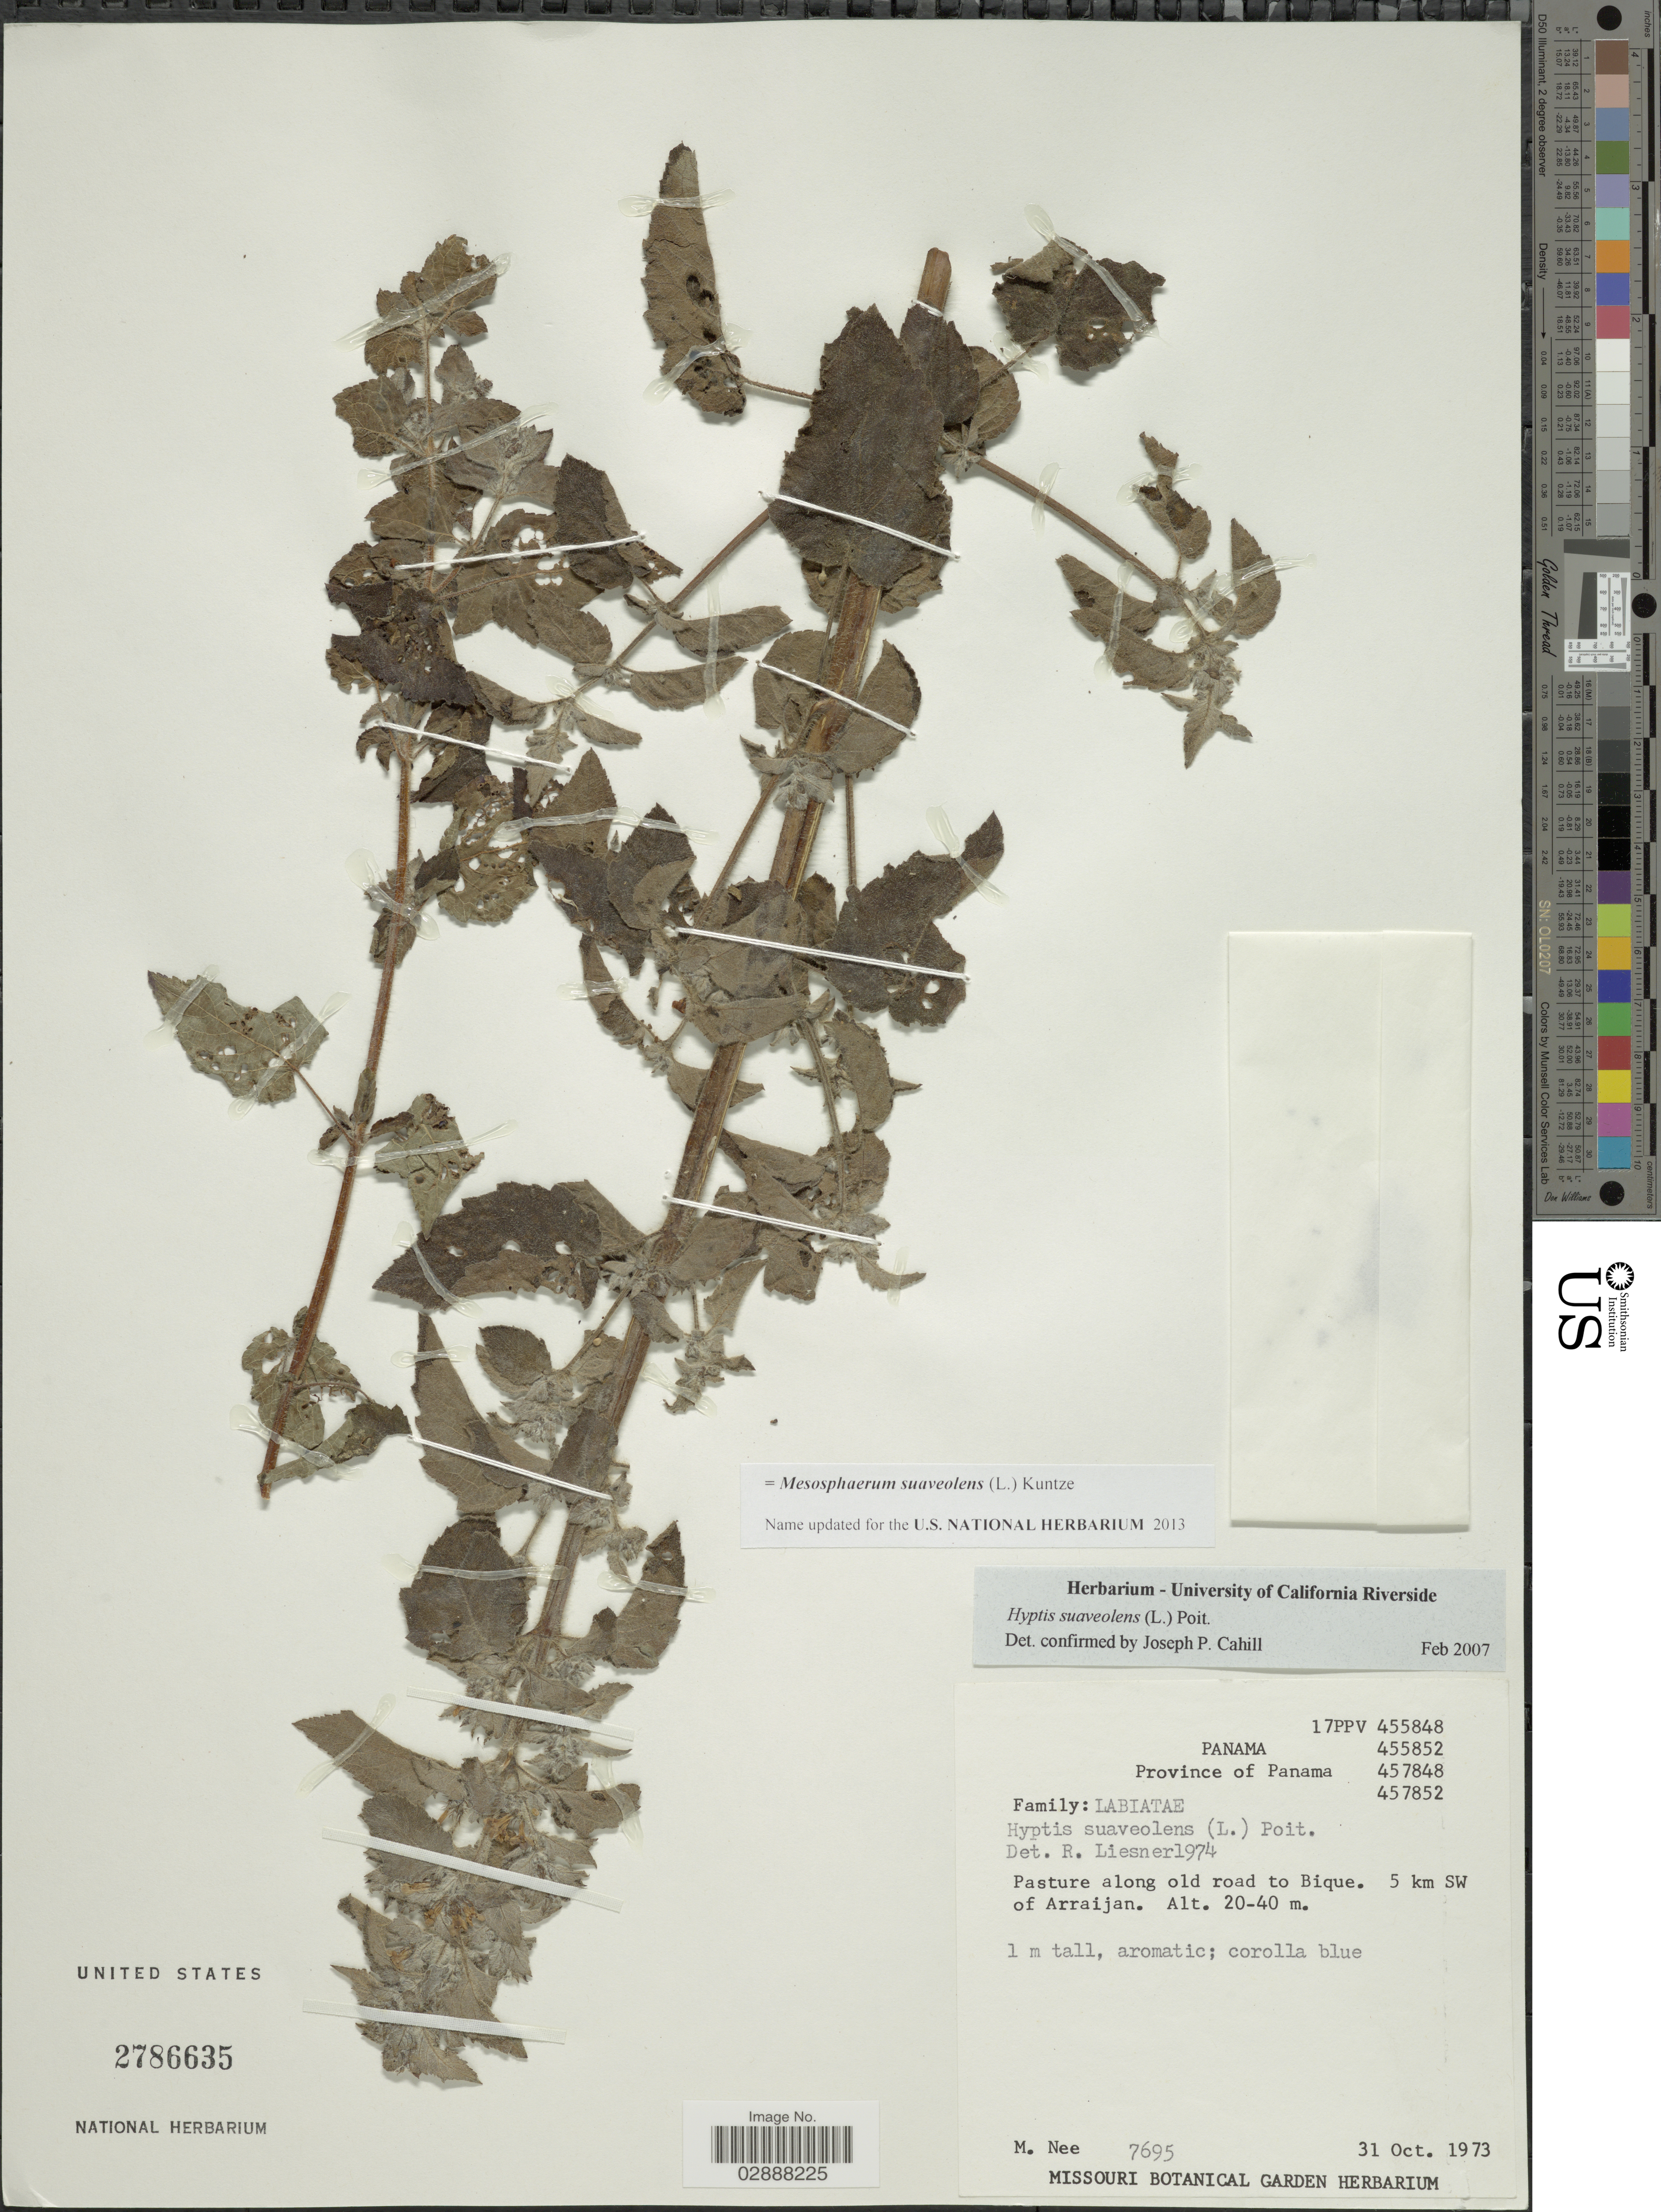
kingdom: Plantae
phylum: Tracheophyta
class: Magnoliopsida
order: Lamiales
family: Lamiaceae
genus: Mesosphaerum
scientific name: Mesosphaerum suaveolens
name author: (L.) Kuntze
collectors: M. Nee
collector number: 7695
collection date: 1973-10-31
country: Panama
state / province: Panamá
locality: Pasture along old road to Bique. 5 km SW of Arraijan.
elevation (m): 20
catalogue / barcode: US 2786635